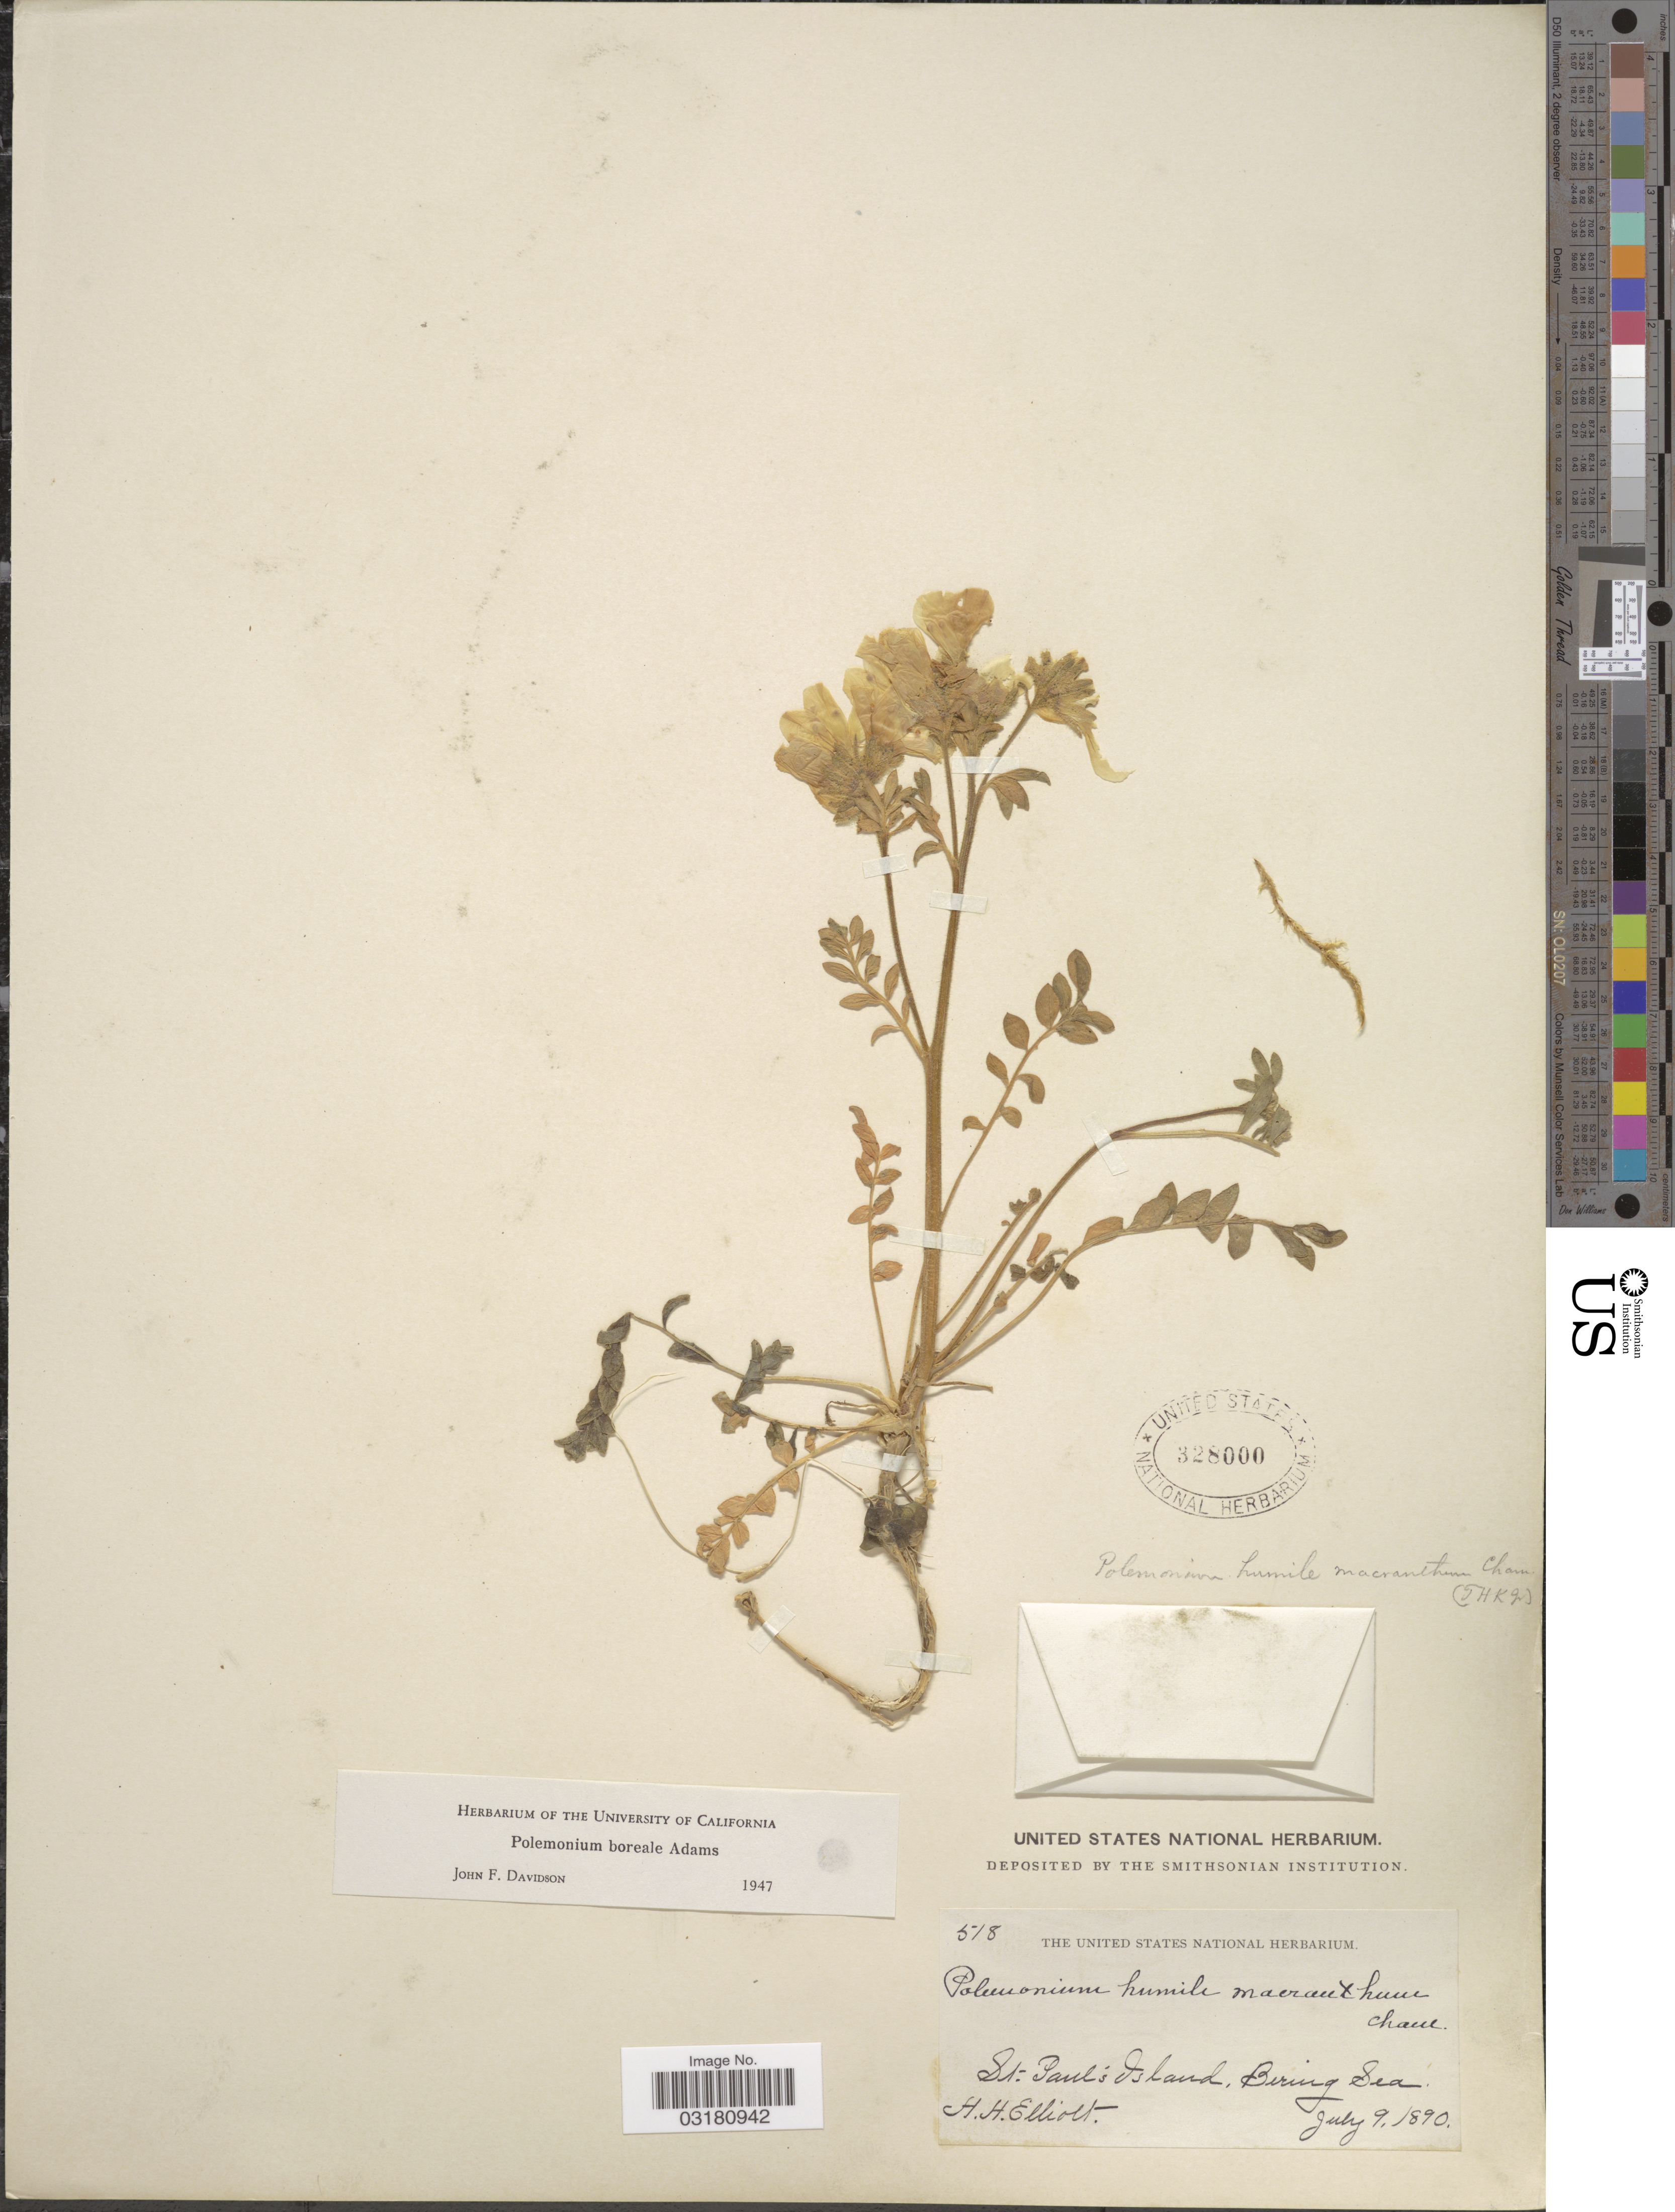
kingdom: Plantae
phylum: Tracheophyta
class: Magnoliopsida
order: Ericales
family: Polemoniaceae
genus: Polemonium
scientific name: Polemonium boreale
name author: Adams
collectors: H. Elliott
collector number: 518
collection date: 1890-07-09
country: United States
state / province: Alaska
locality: St. Paul's Island, Bering Sea.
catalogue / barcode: US 328000